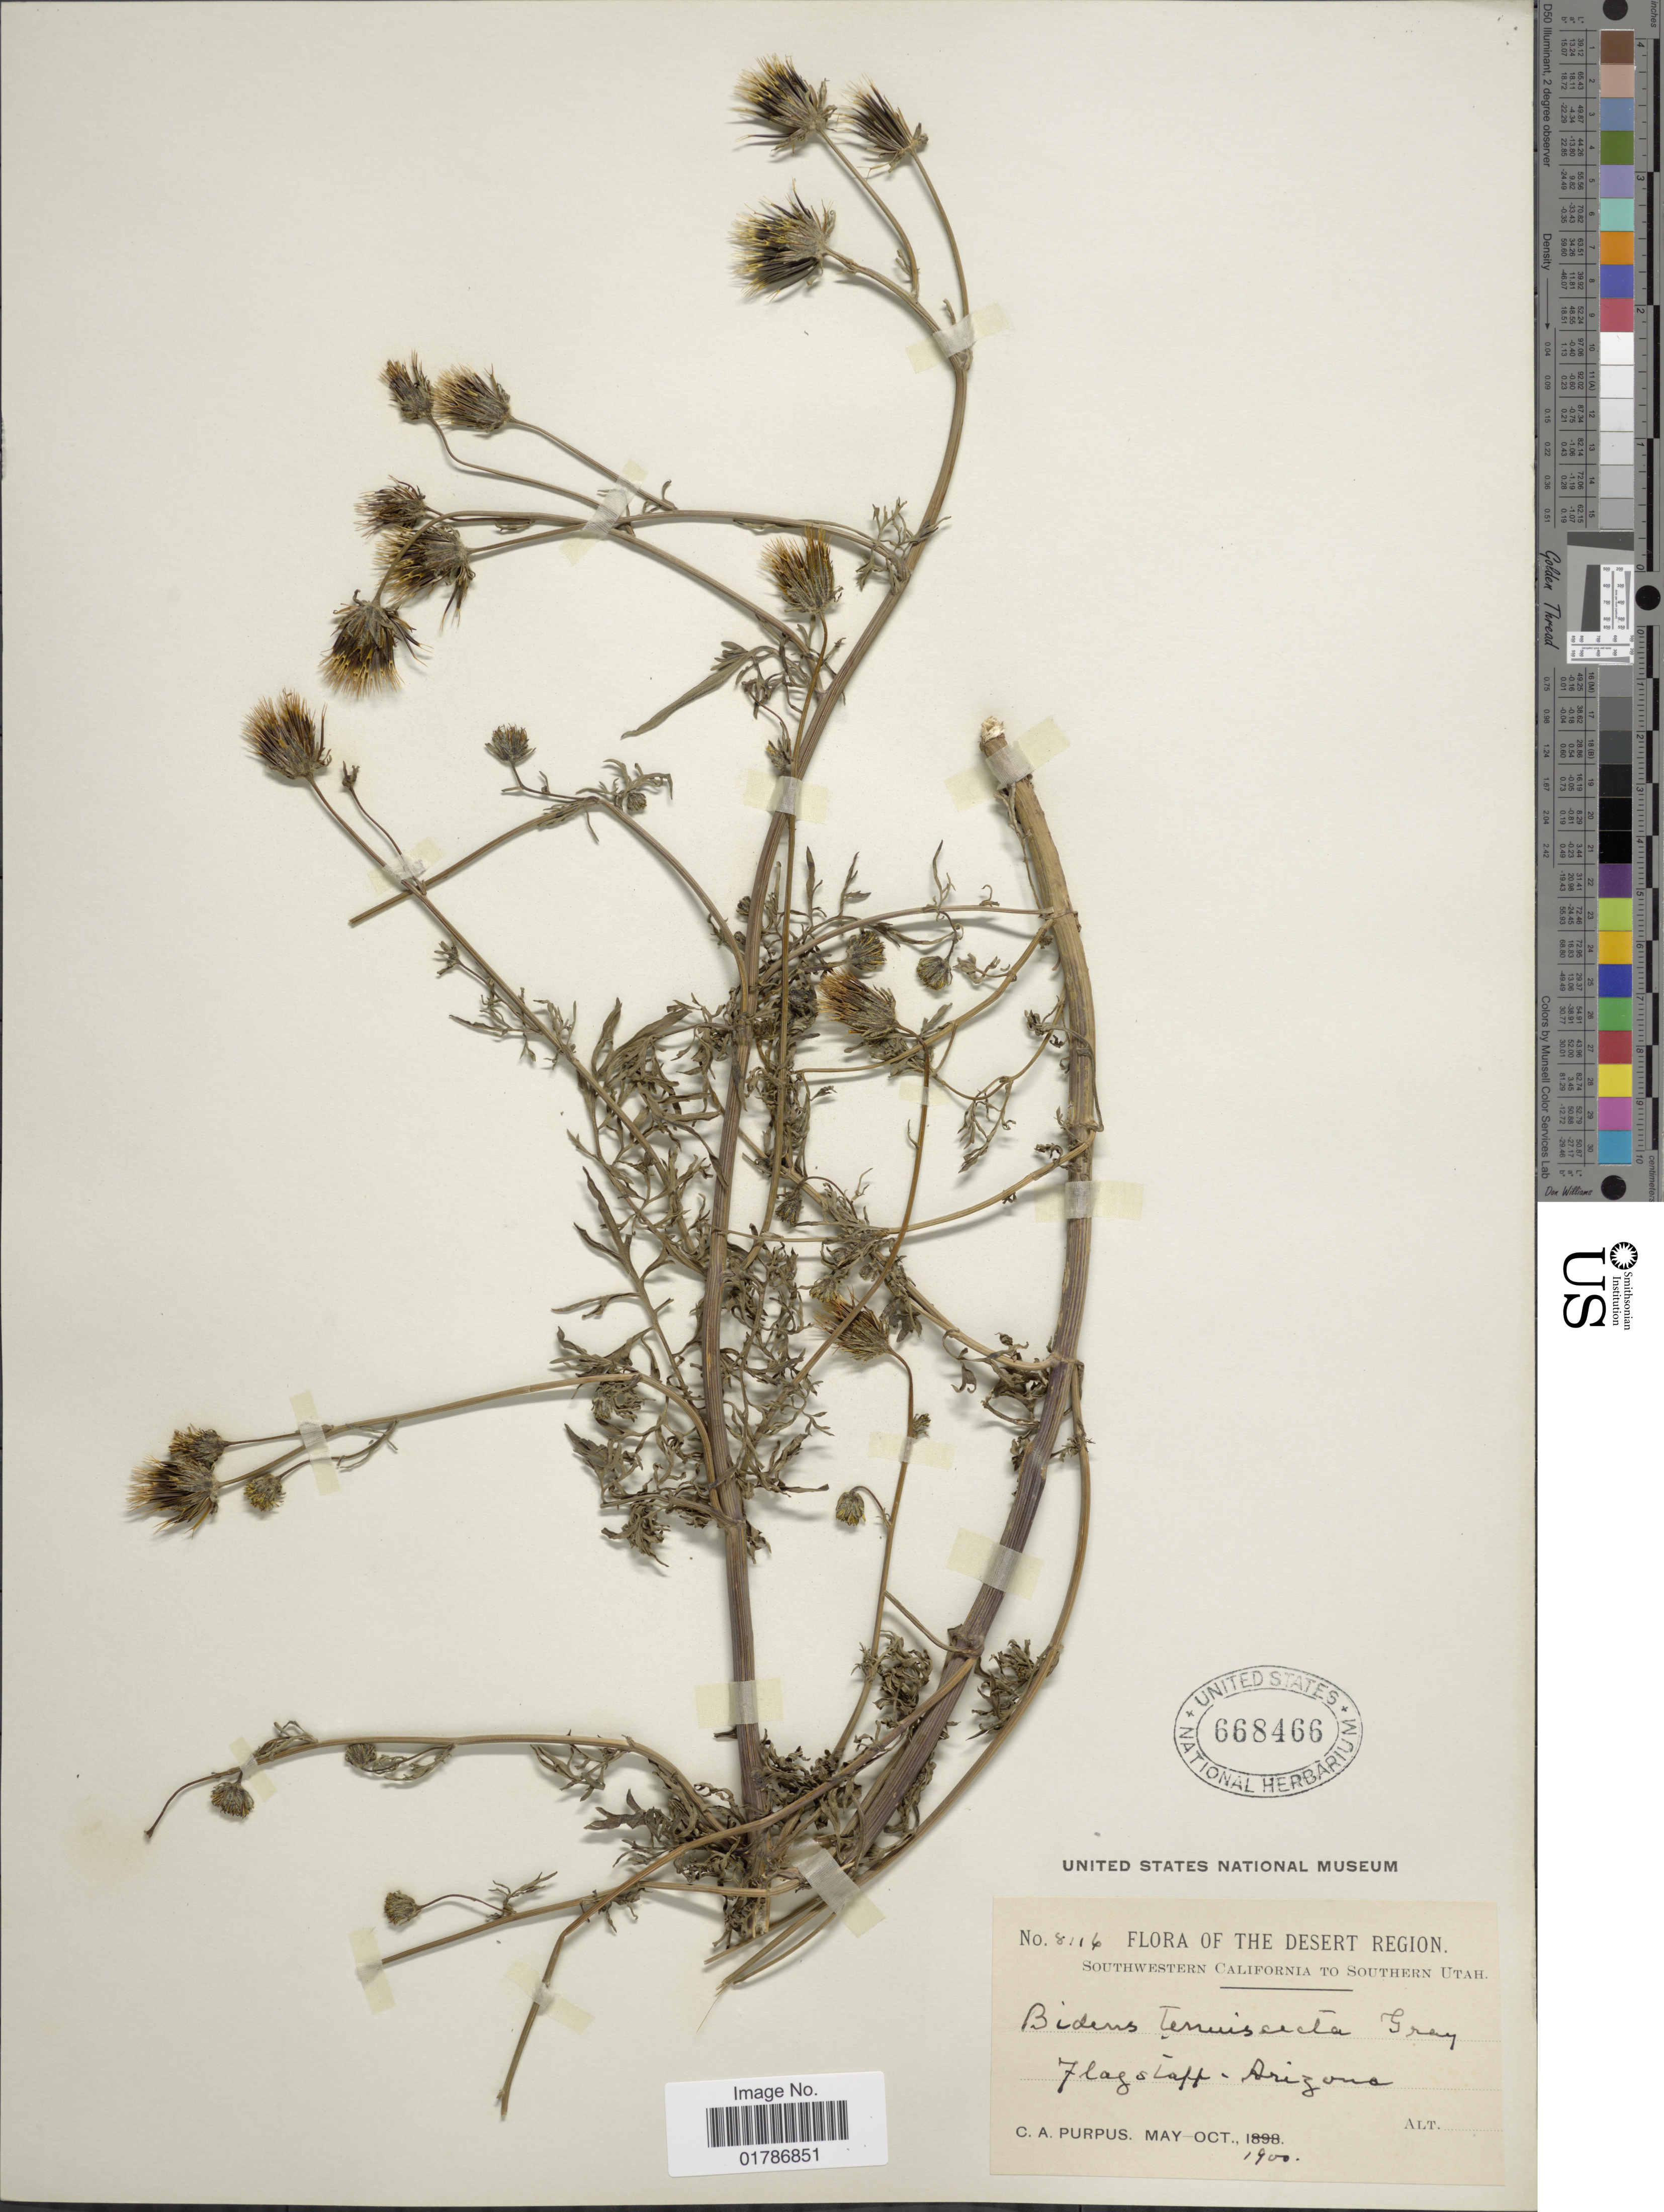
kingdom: Plantae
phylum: Tracheophyta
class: Magnoliopsida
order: Asterales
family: Asteraceae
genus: Bidens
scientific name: Bidens tenuisecta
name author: A. Gray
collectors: C. A. Purpus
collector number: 8116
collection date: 1900-05/1900-10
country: United States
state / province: Arizona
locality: The Desert Region, Flagstaff, Arizona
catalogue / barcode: US 668466